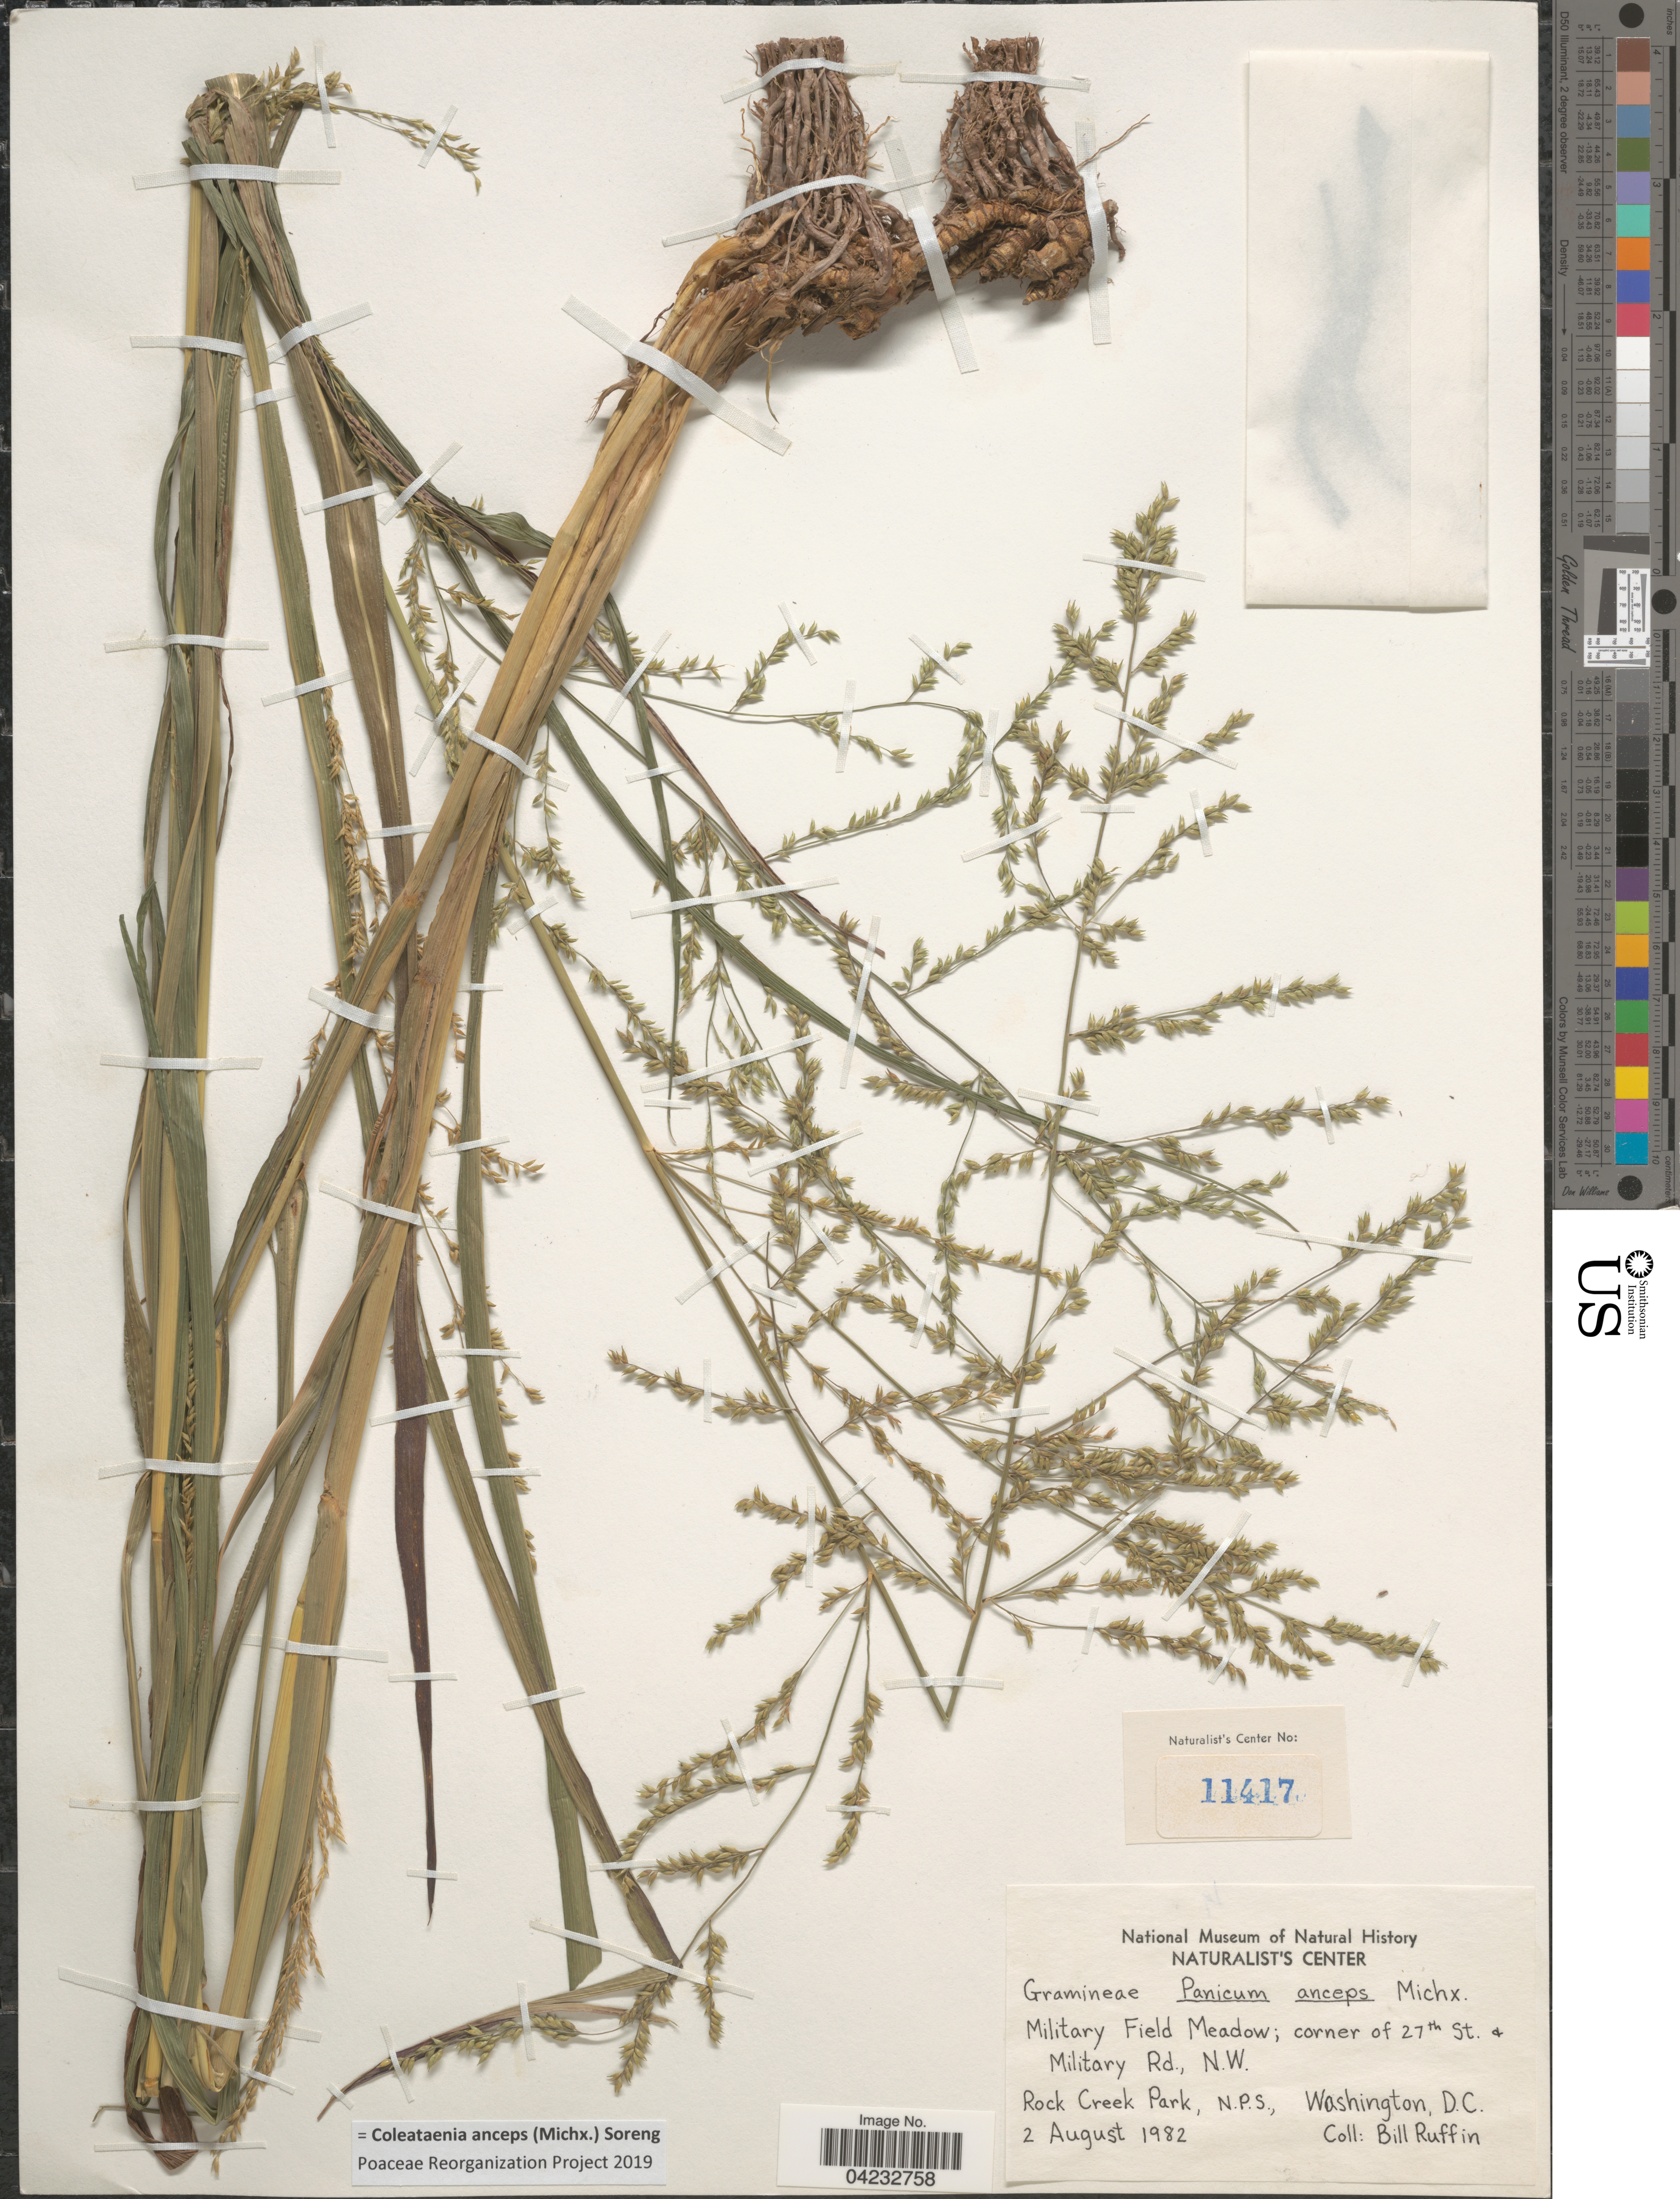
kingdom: Plantae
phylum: Tracheophyta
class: Liliopsida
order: Poales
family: Poaceae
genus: Coleataenia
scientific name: Coleataenia anceps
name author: (Michx.) Soreng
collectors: B. Ruffin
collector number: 11417?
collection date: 1982-08-02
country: United States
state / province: District of Columbia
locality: Military Field Meadow; corner of 27th St. & Military Rd., N.W. Rock Creek Park, N.P.S., Washington.